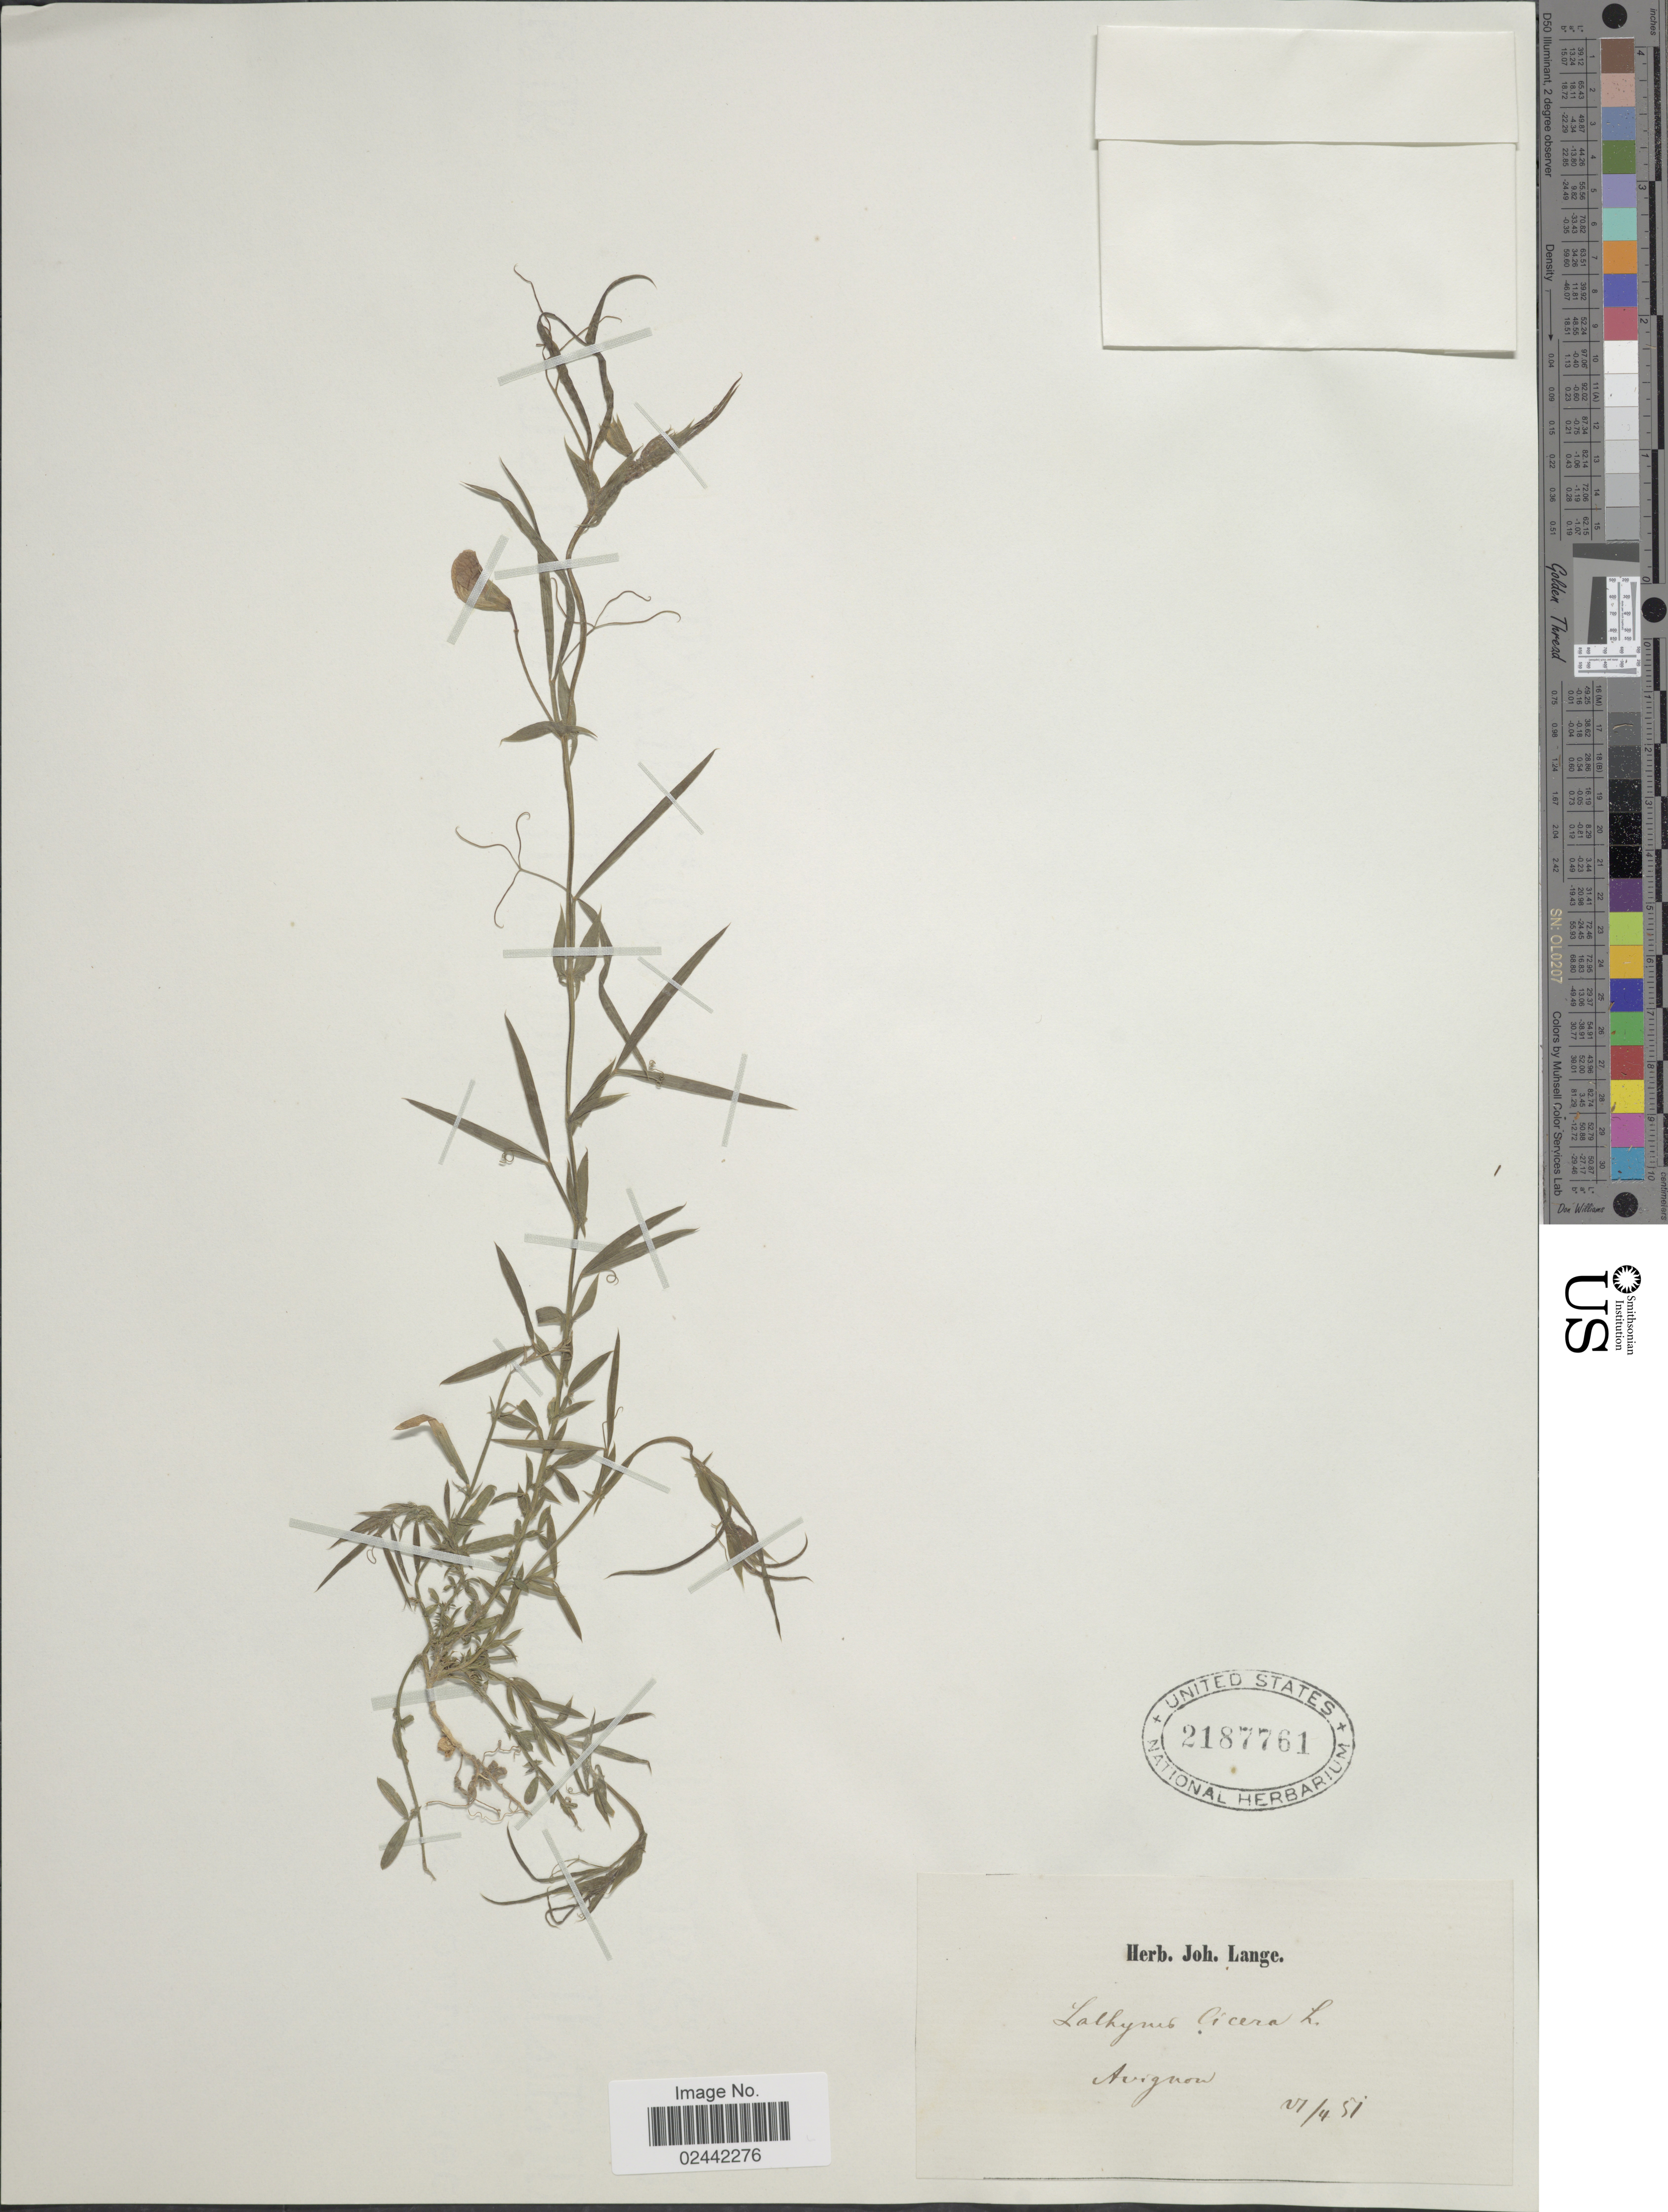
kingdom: Plantae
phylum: Tracheophyta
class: Magnoliopsida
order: Fabales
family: Fabaceae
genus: Lathyrus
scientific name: Lathyrus cicera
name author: L.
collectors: ex herb. Joh. Lange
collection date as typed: Transcribed d/m/y: 4/6/51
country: France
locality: Avignon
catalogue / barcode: US 2187761